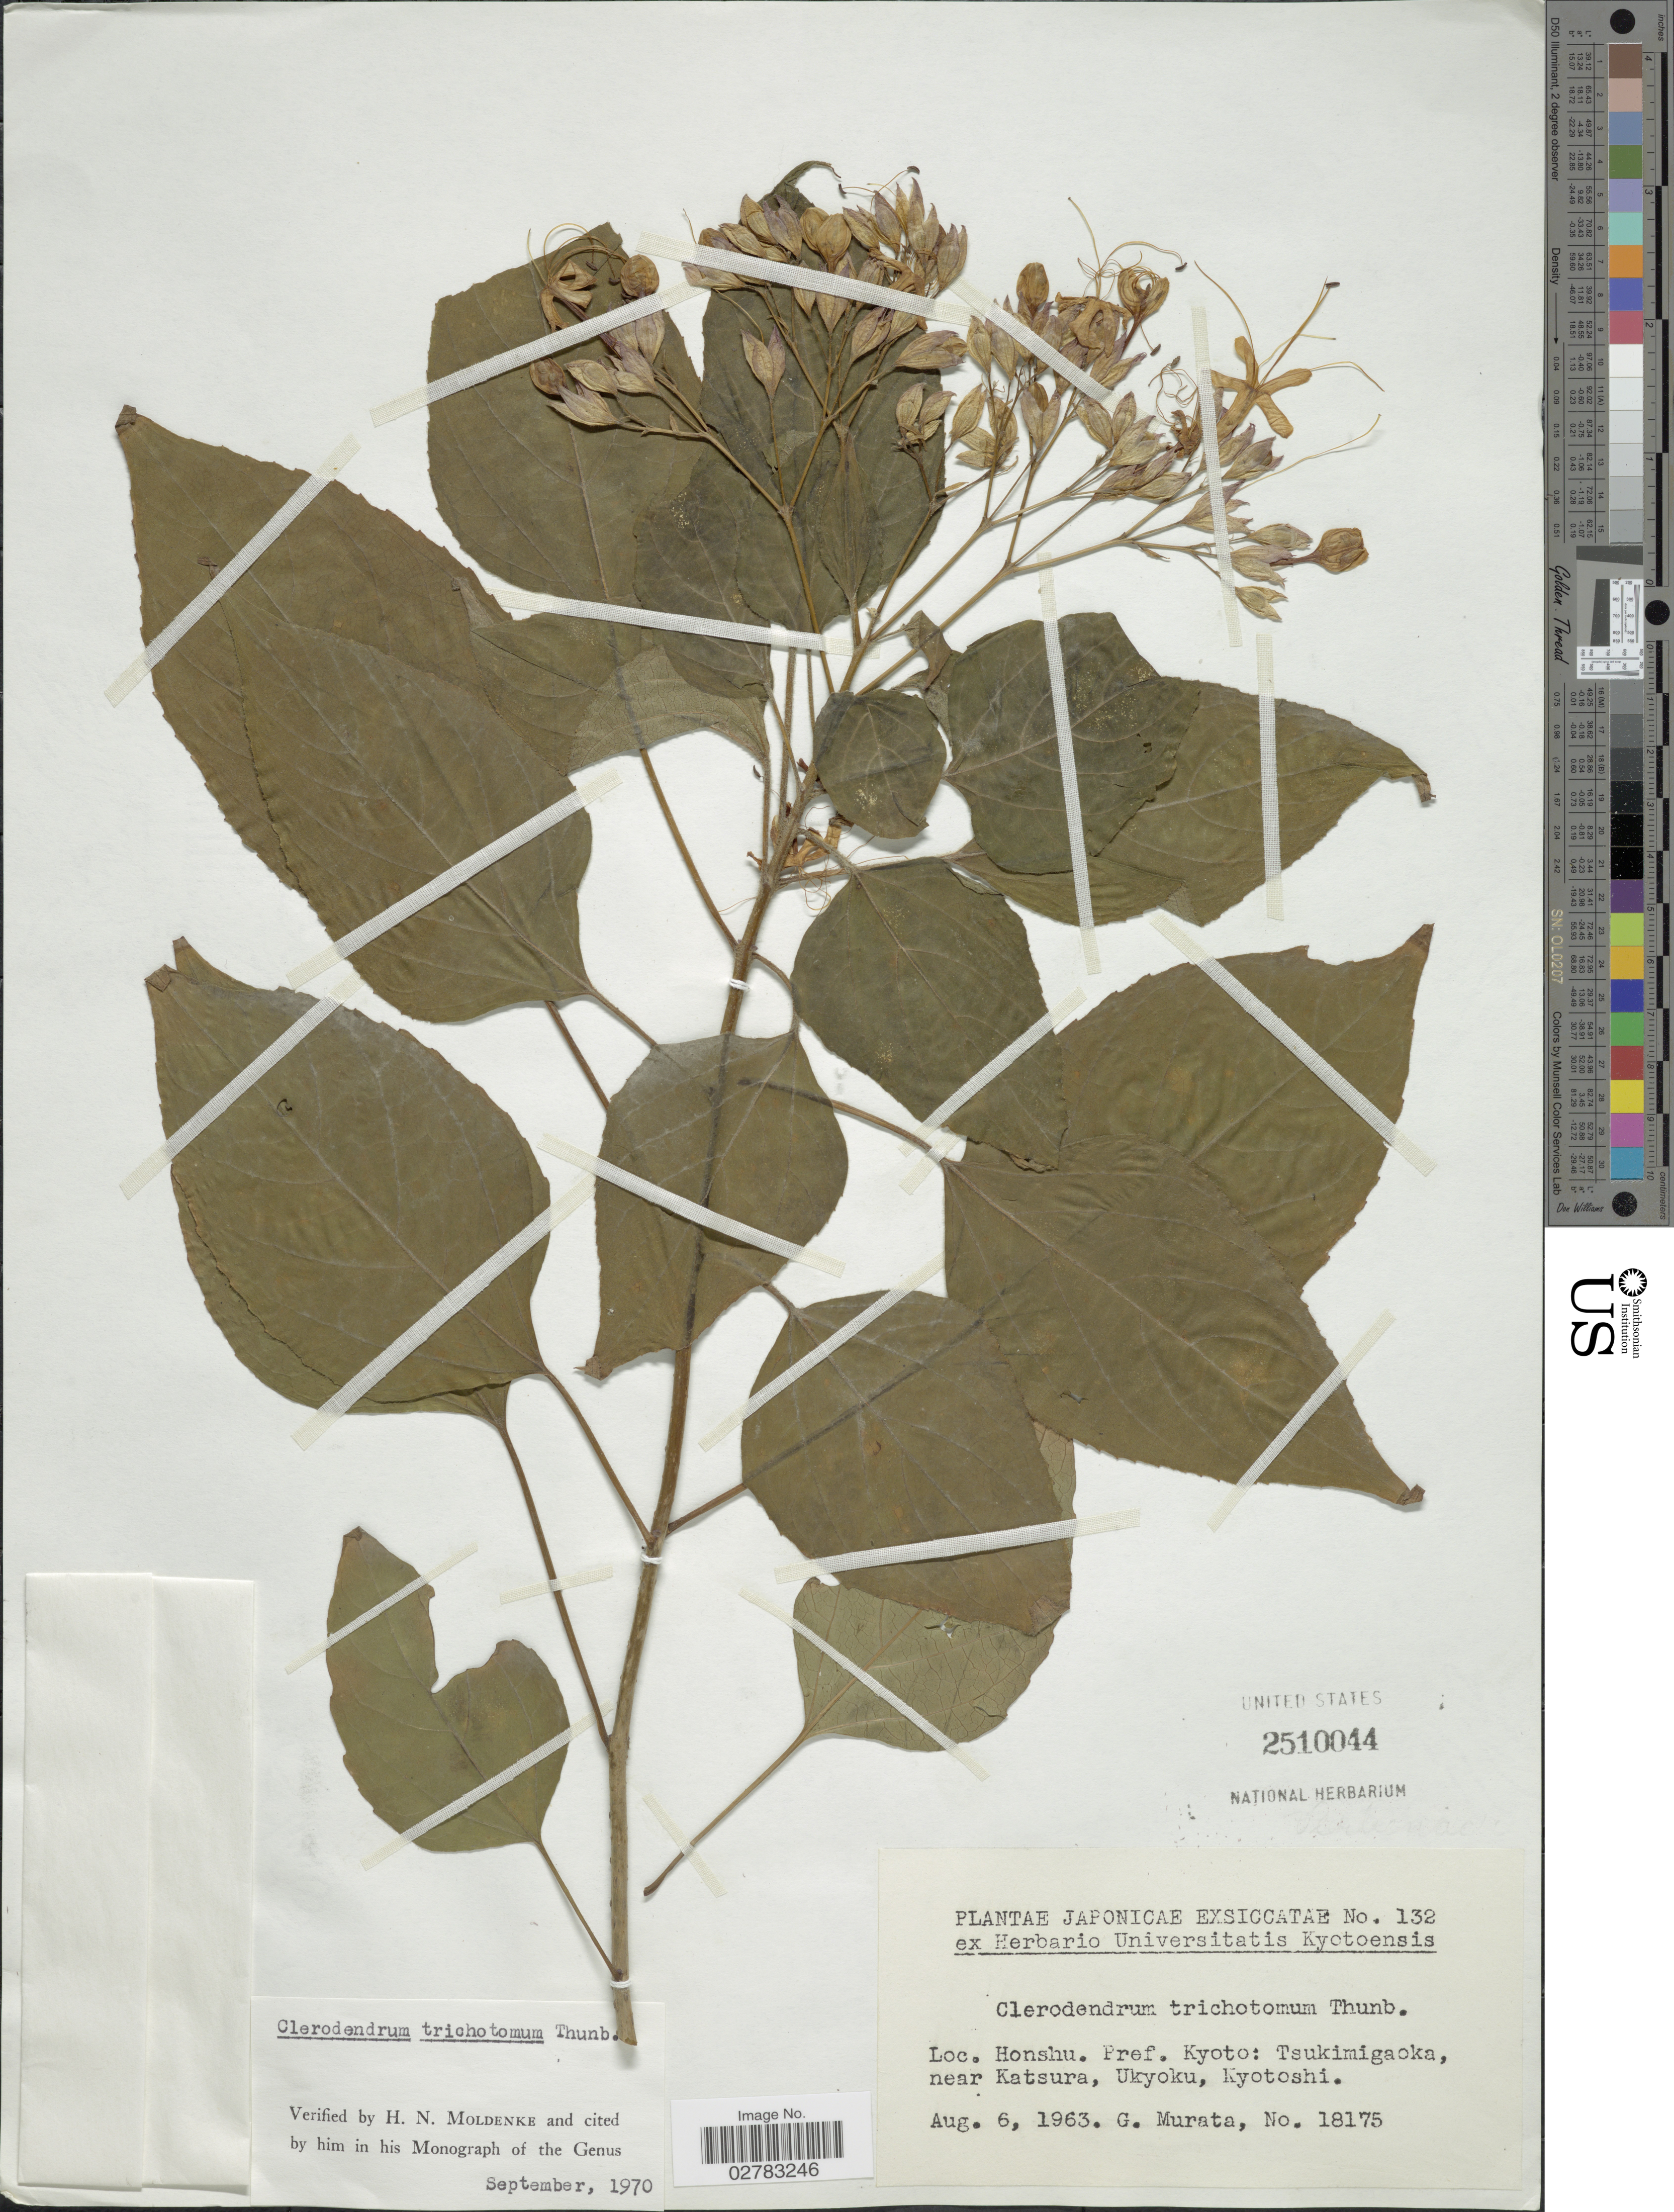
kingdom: Plantae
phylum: Tracheophyta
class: Magnoliopsida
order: Lamiales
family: Lamiaceae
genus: Clerodendrum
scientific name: Clerodendrum trichotomum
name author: Thunb.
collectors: G. Murata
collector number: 18175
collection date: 1963-08-06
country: Japan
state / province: Kyoto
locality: Japonicae, Honshu, Pref. Kyoto: Tsukimigaoka, near Katsura, Ukyoku, Kyotoshi.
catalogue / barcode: US 2510044